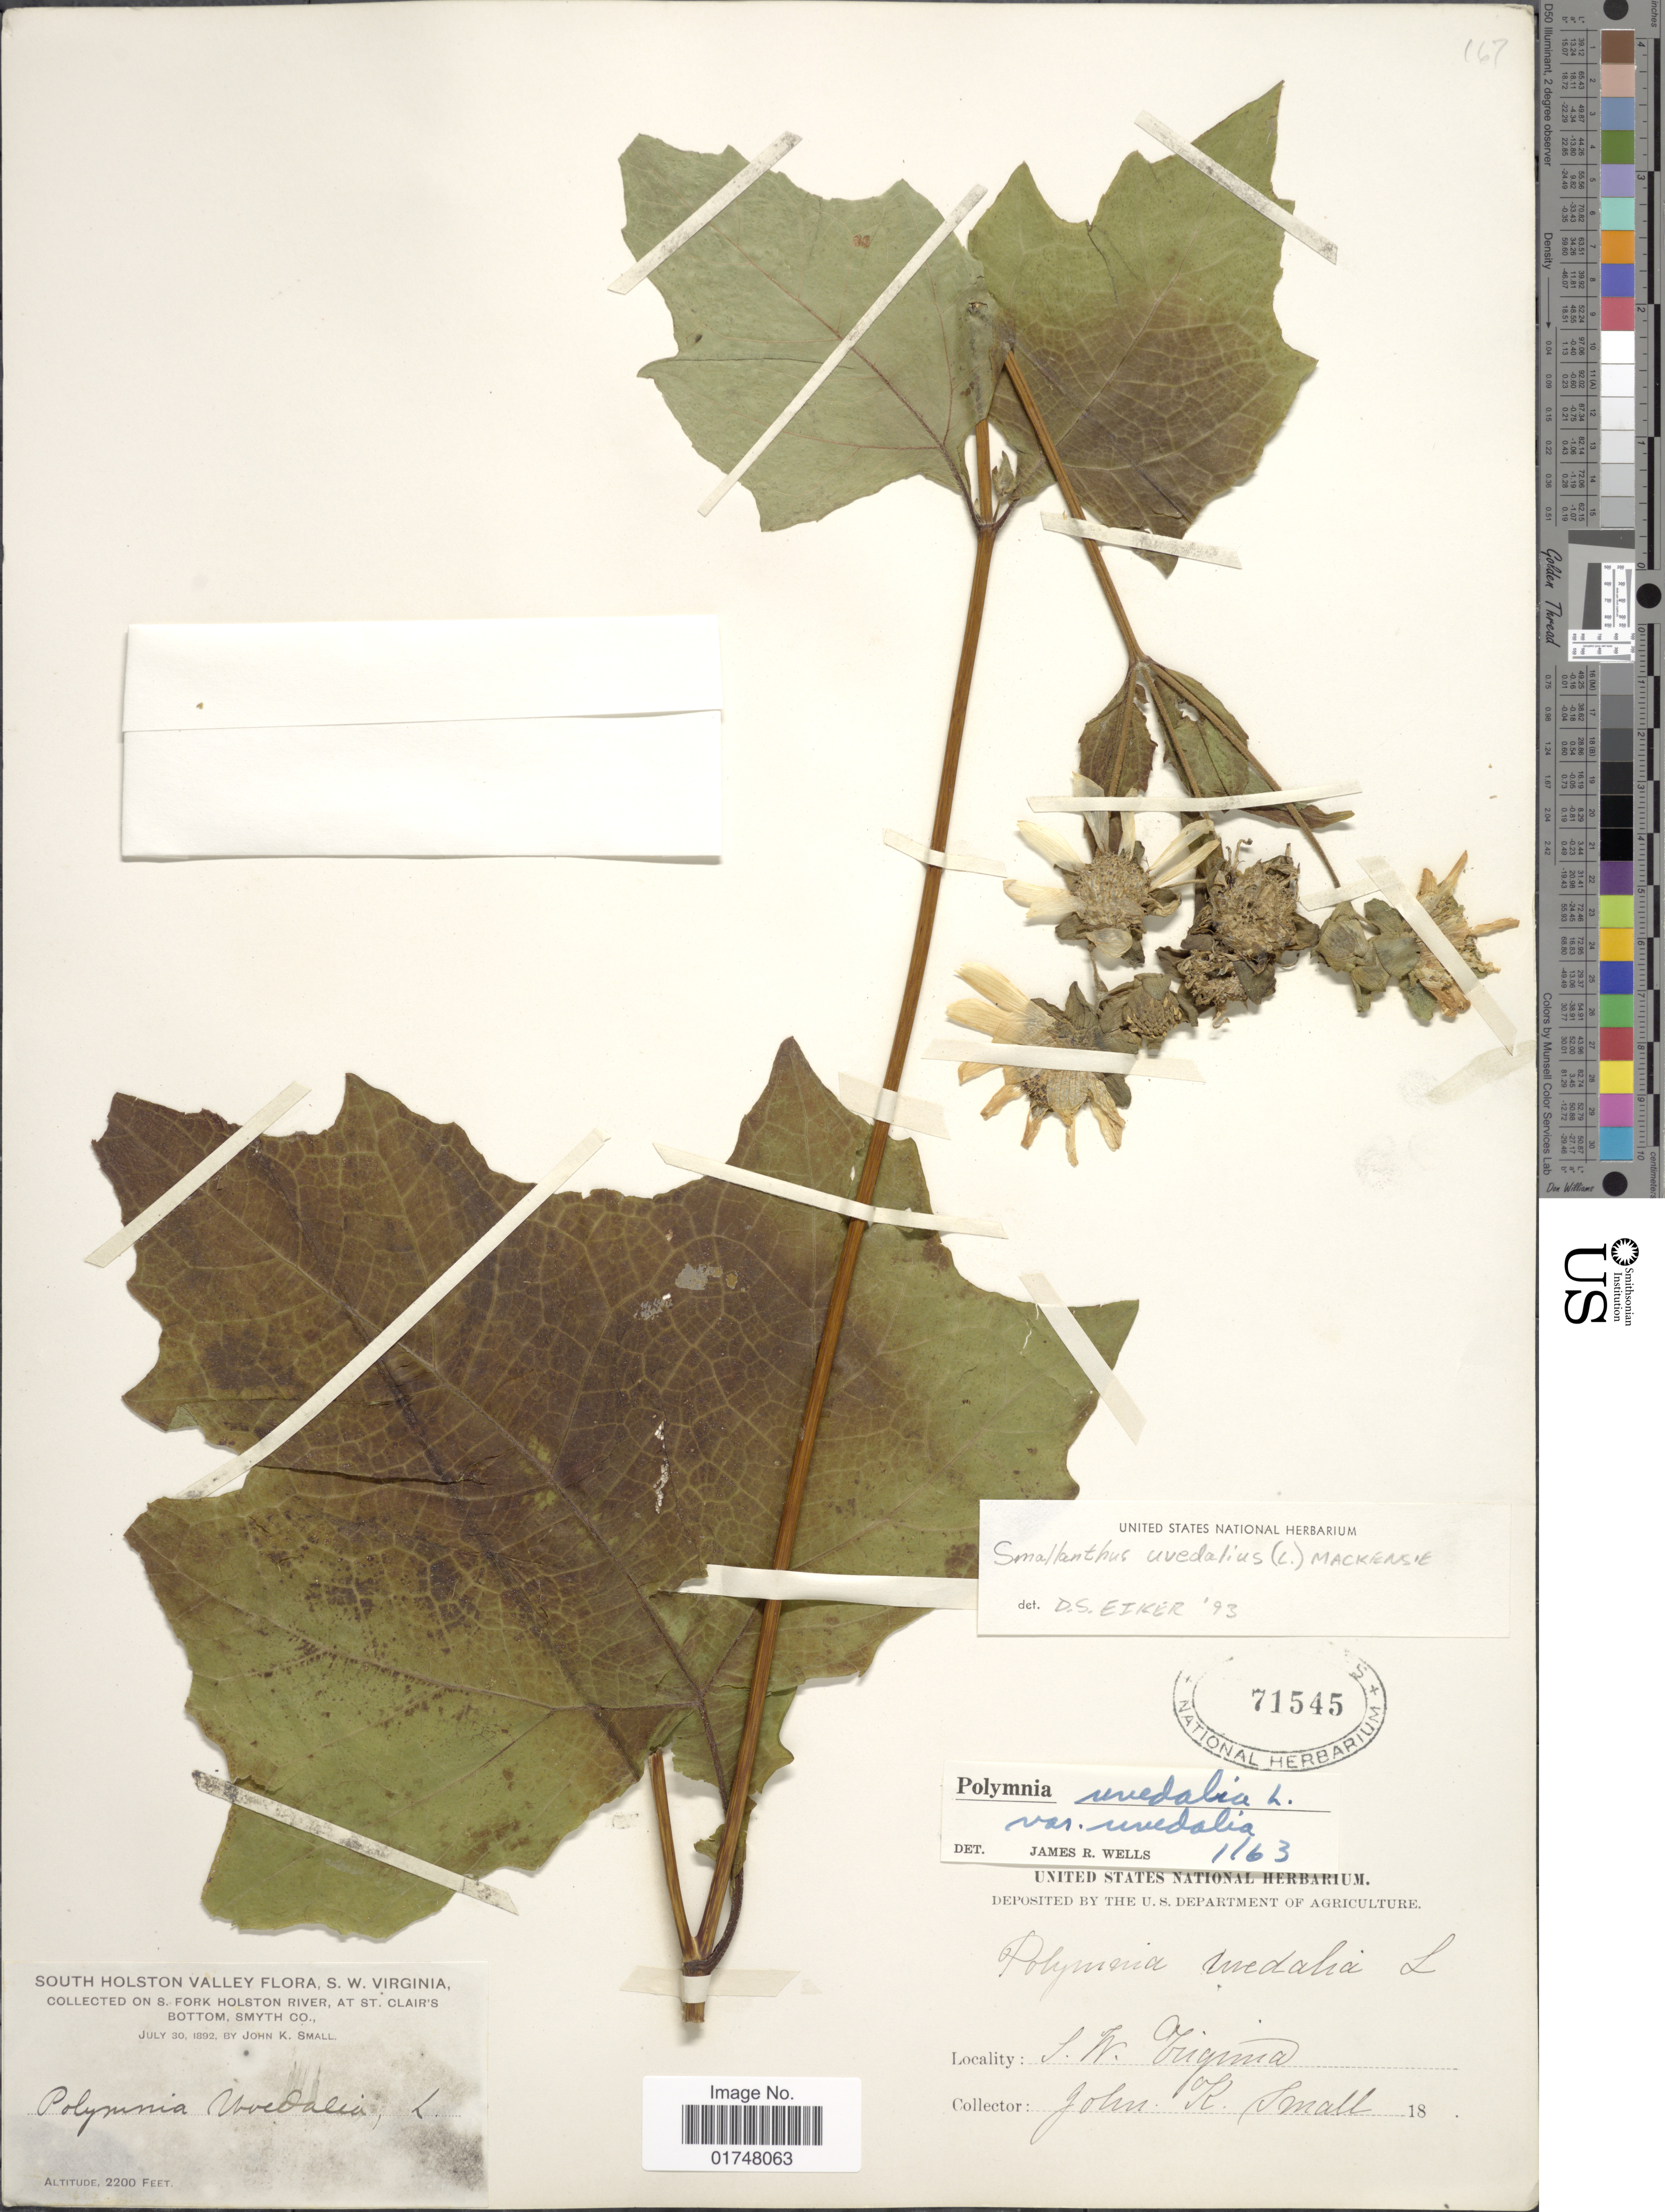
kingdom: Plantae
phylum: Tracheophyta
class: Magnoliopsida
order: Asterales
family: Asteraceae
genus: Smallanthus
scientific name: Smallanthus uvedalia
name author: (L.) Mack. ex Mack.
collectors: J. K. Small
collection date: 1892-07-30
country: United States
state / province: Virginia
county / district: Smyth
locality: S. W. Virginia, South Holston Valley: On S. Fork Holston River, at St. Clair's bottom, Smyth Co.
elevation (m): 671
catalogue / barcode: US 71545